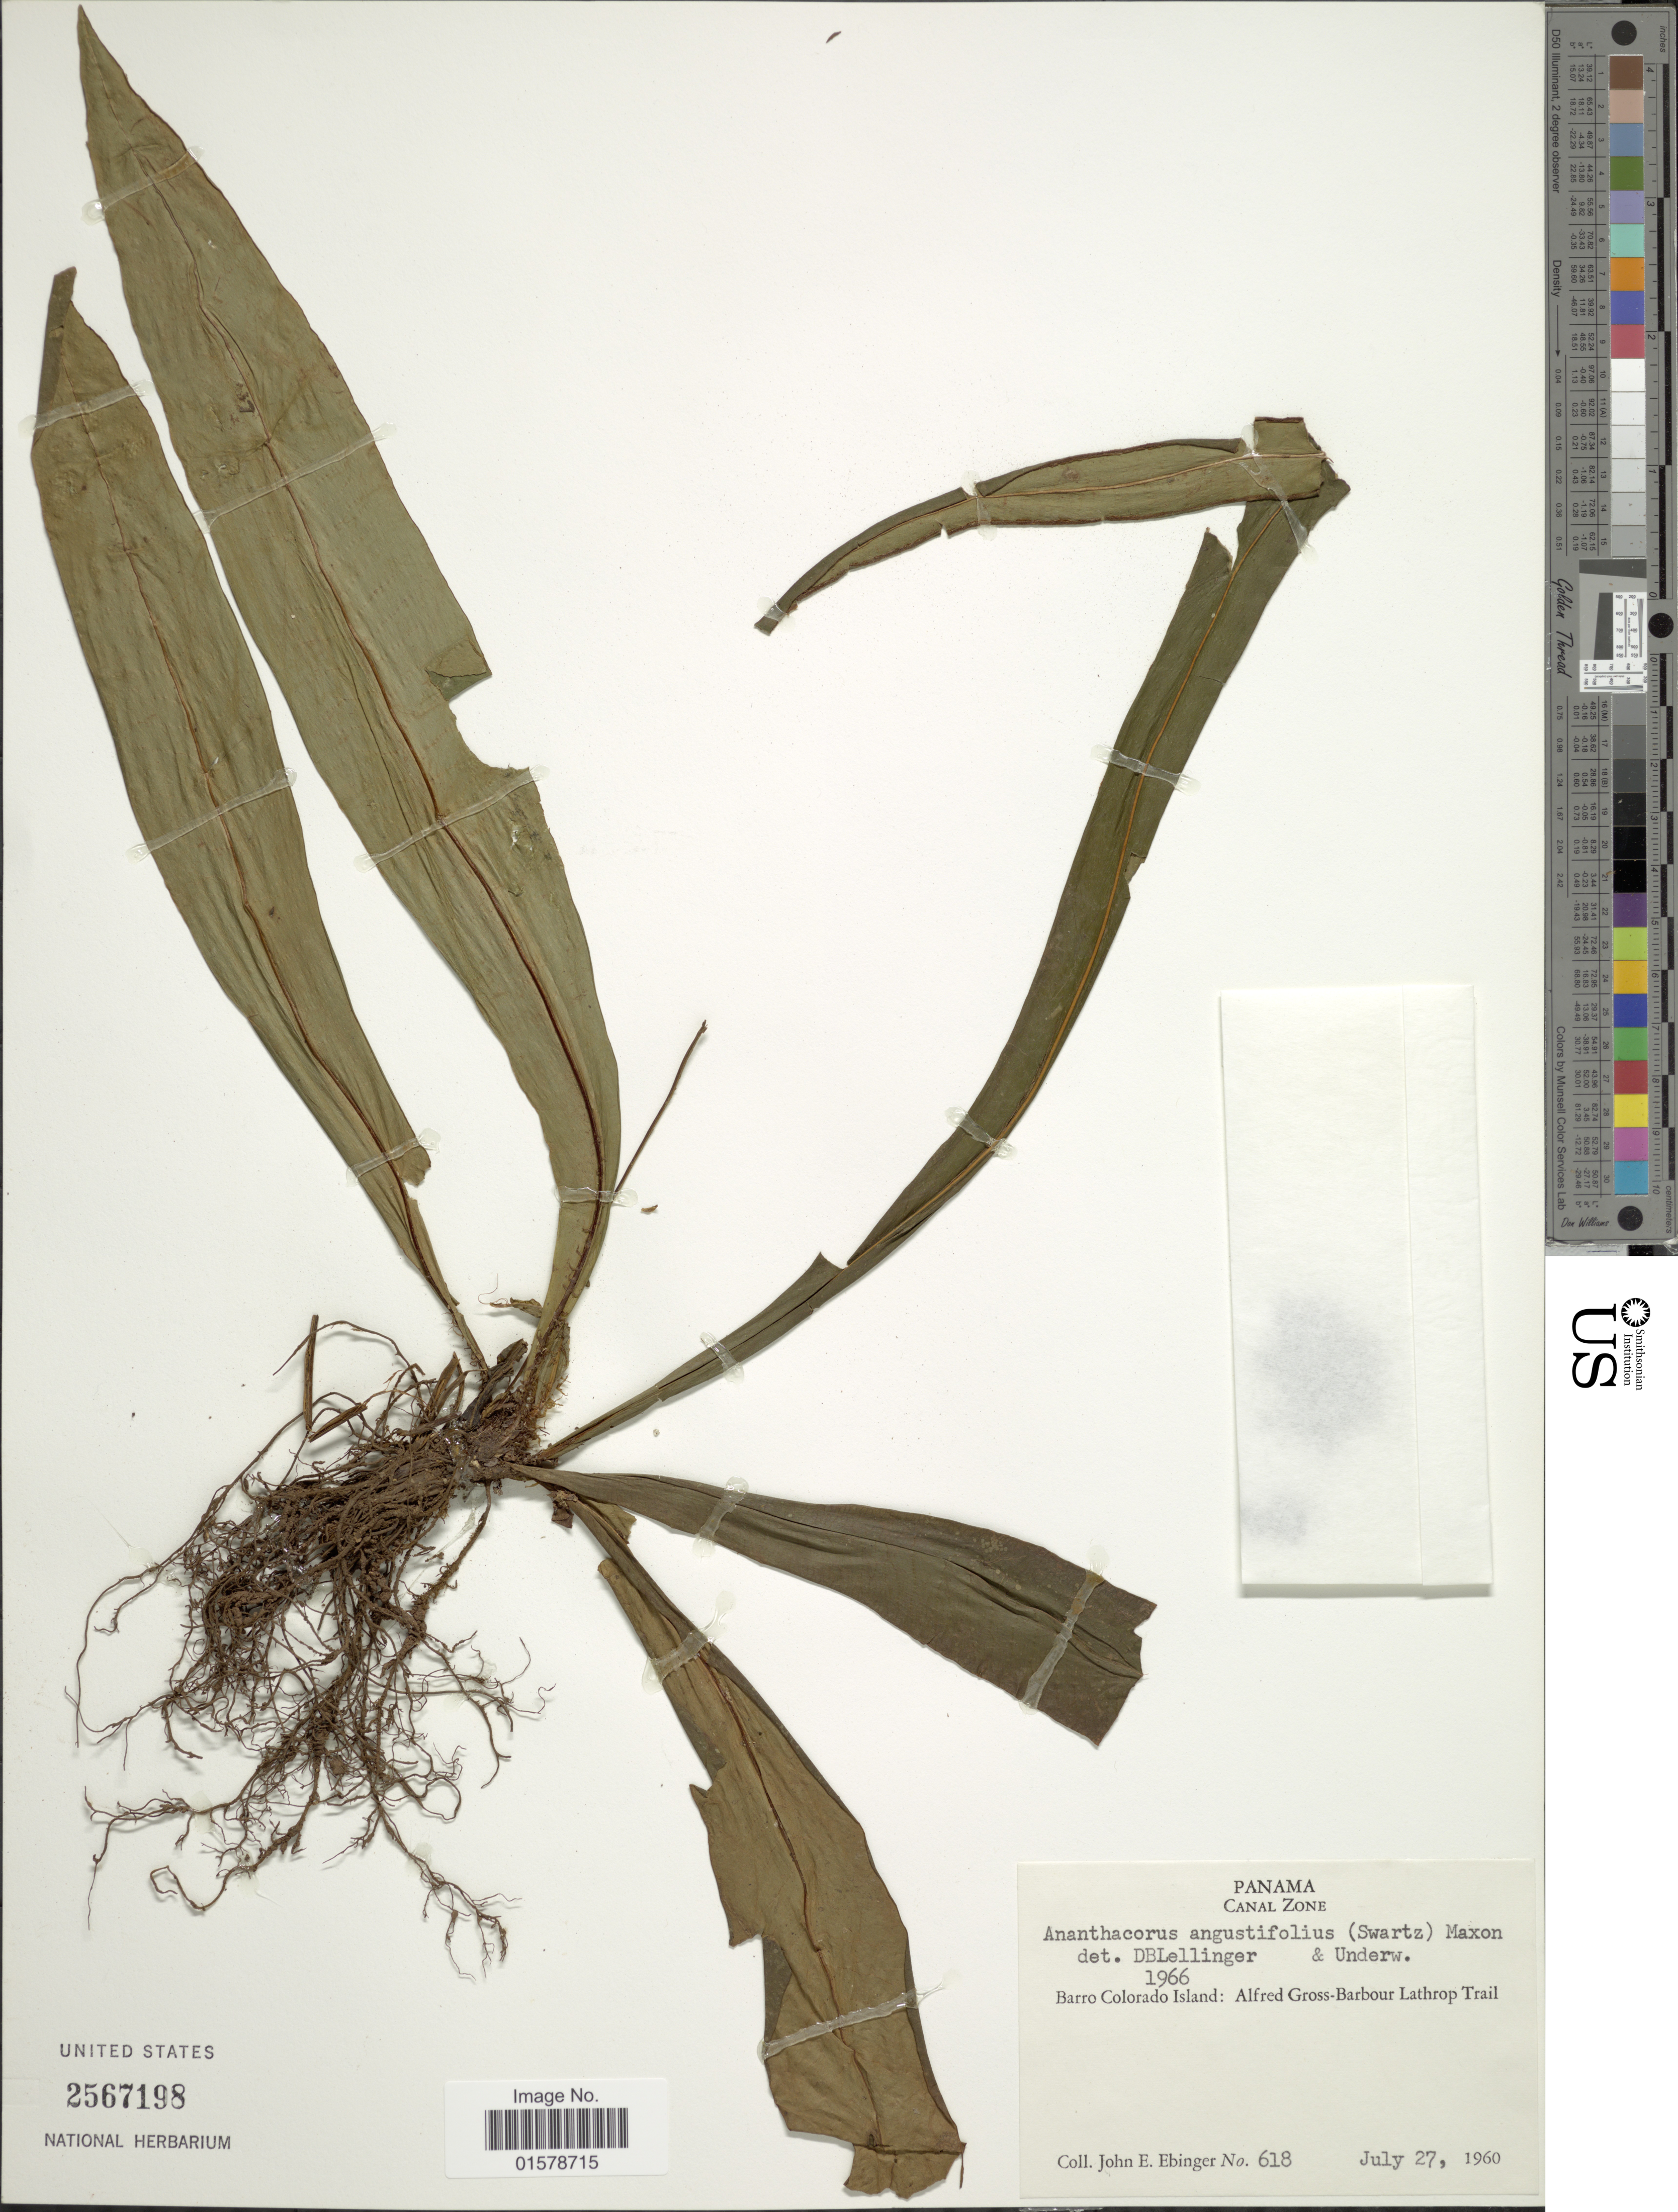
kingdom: Plantae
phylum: Tracheophyta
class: Polypodiopsida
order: Polypodiales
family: Tectariaceae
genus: Tectaria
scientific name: Tectaria panamensis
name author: (Hook.) R.M. Tryon & A.F. Tryon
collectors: J. Ebinger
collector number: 618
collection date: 1960-07-27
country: Panama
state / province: Panamá Oeste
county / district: Canal Zone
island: Barro Colorado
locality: Panama, Canal Zone, Barro Colorado Island: Alfred Gross-Barbour Lathrop Trail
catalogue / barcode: US 2567198